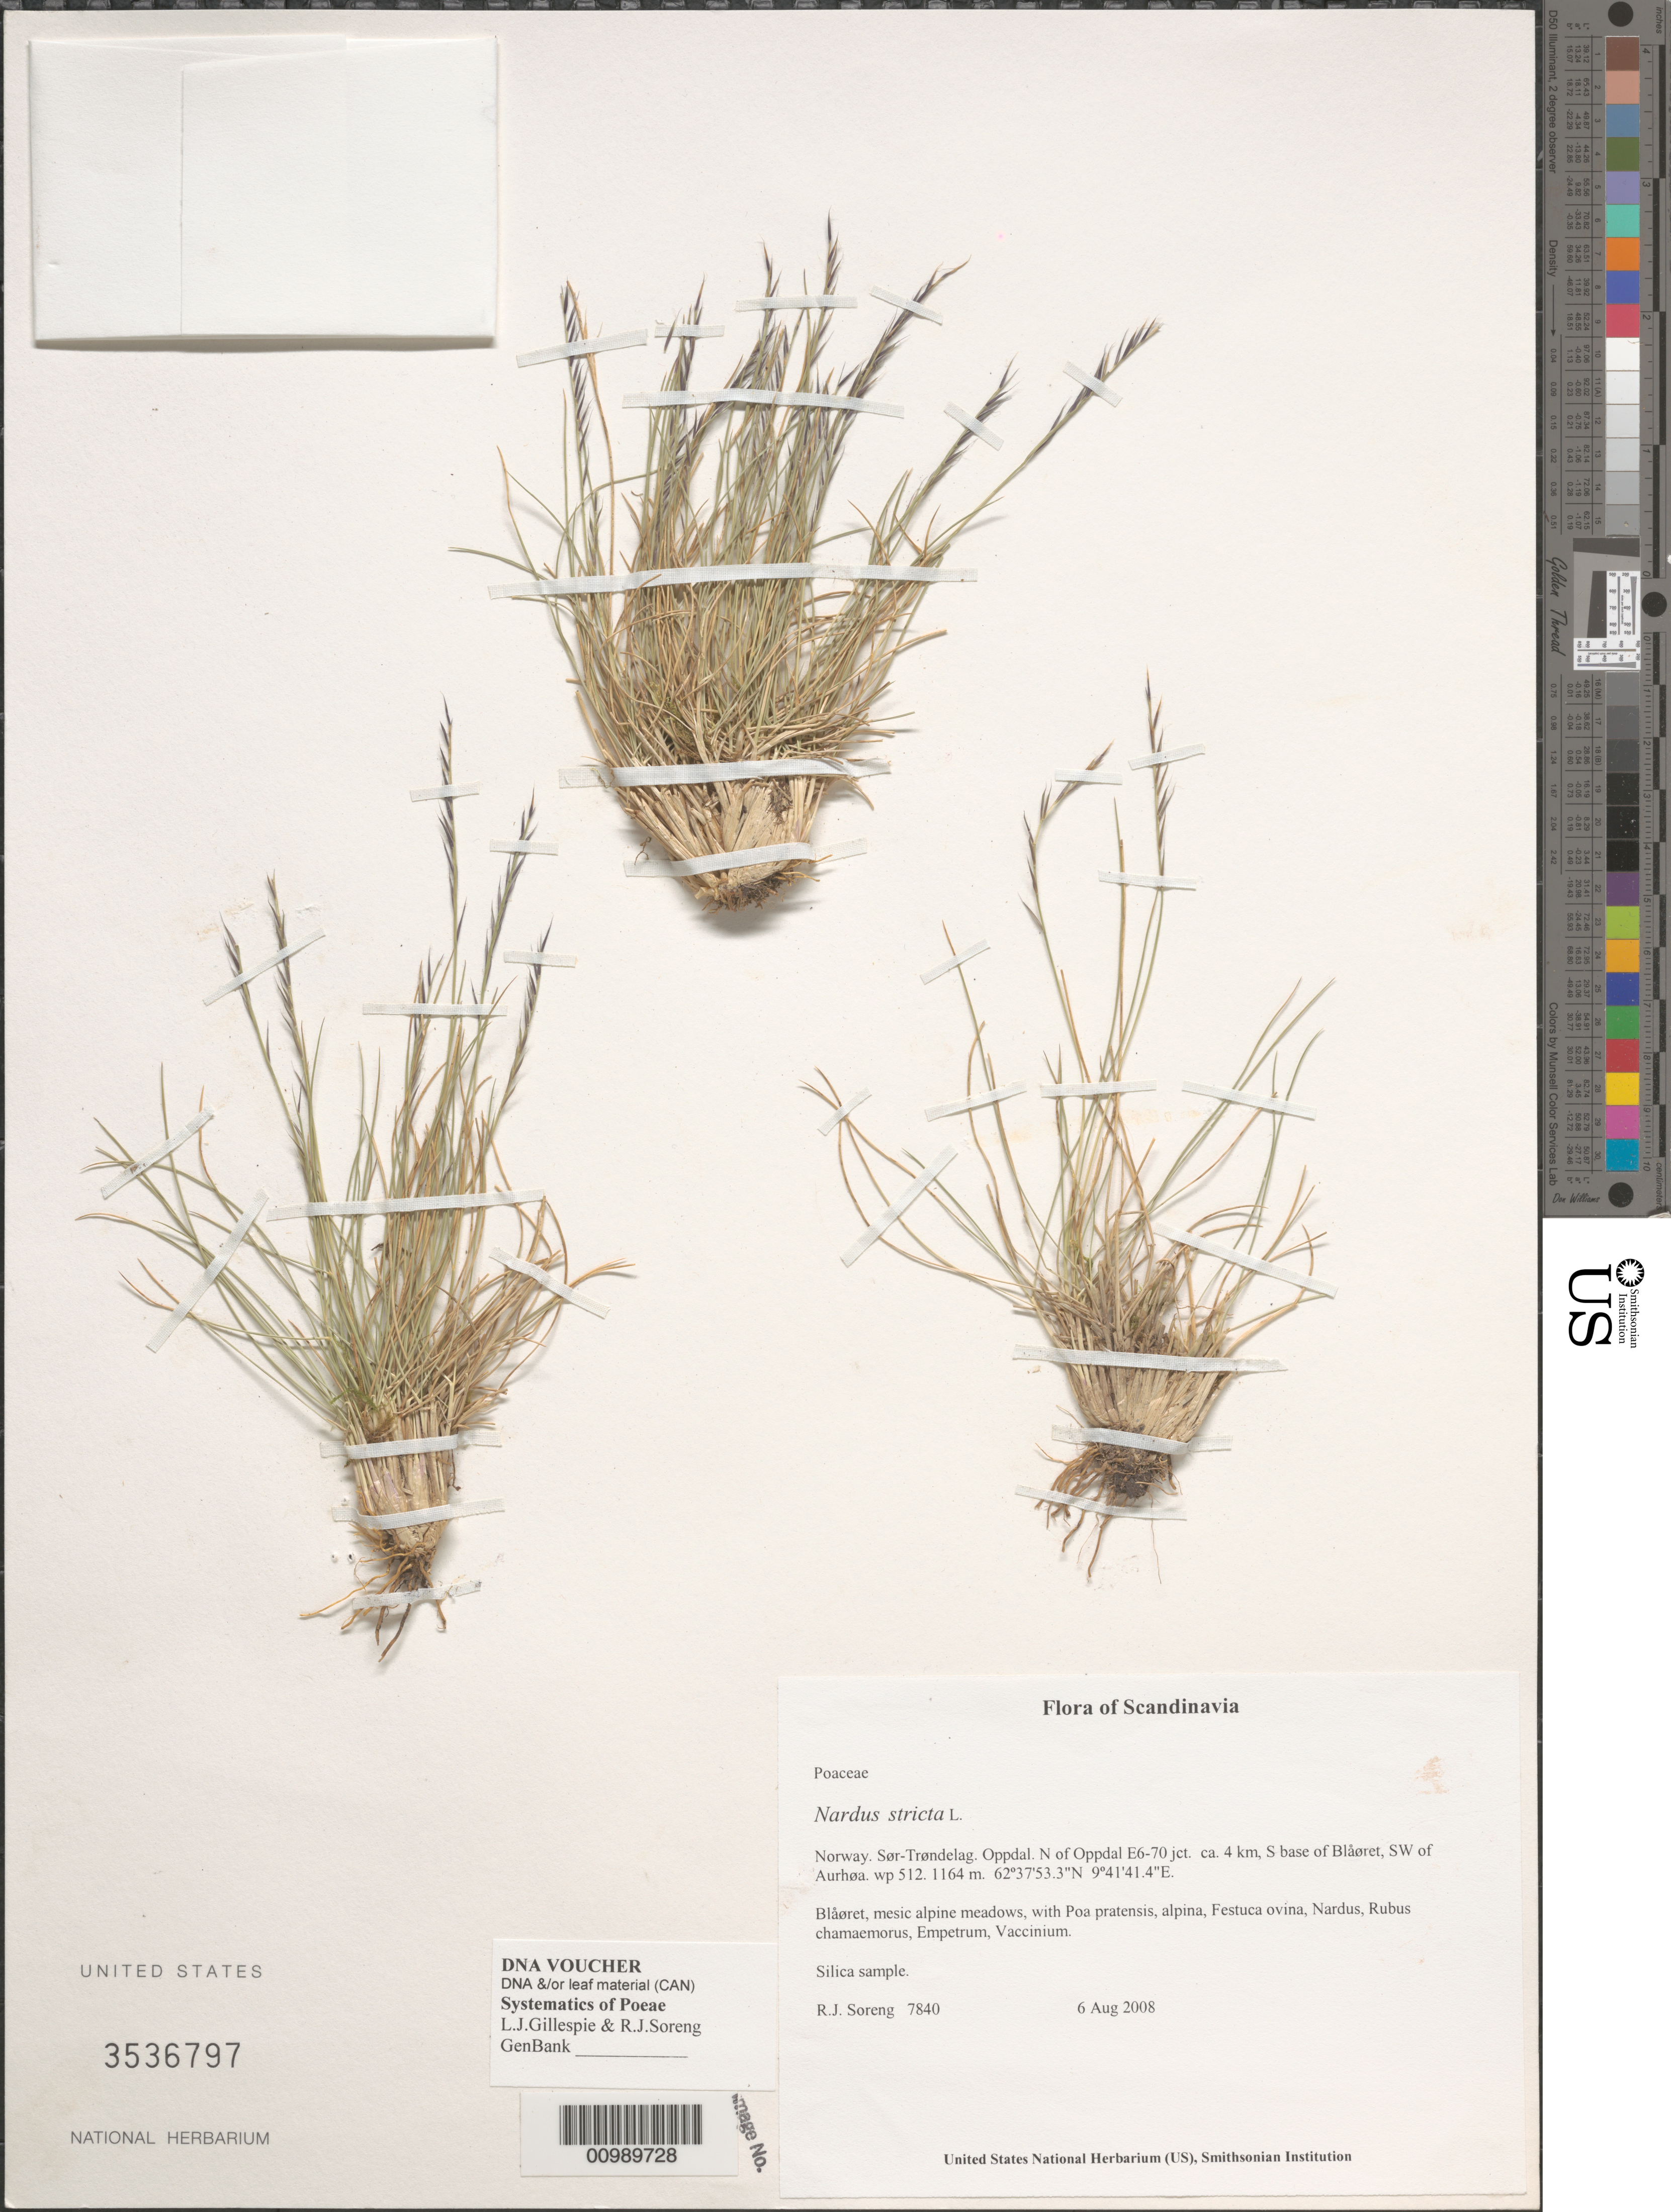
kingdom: Plantae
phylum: Tracheophyta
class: Liliopsida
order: Poales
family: Poaceae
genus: Nardus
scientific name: Nardus stricta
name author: L.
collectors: R. J. Soreng & N. L. Soreng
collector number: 7840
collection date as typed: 06 Aug 2008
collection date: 2008-08-06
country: Norway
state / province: Trøndelag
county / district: Oppdal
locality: N of Oppdal E6-70 jct. ca. 4 km, S base of Blåøret, SW of Aurhøa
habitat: Blåøret, mesic alpine meadows, with Poa pratensis, alpina, Festuca ovina, Nardus, Rubus chamaemorus, Empetrum, Vaccinium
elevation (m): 1164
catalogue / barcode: US 3536797